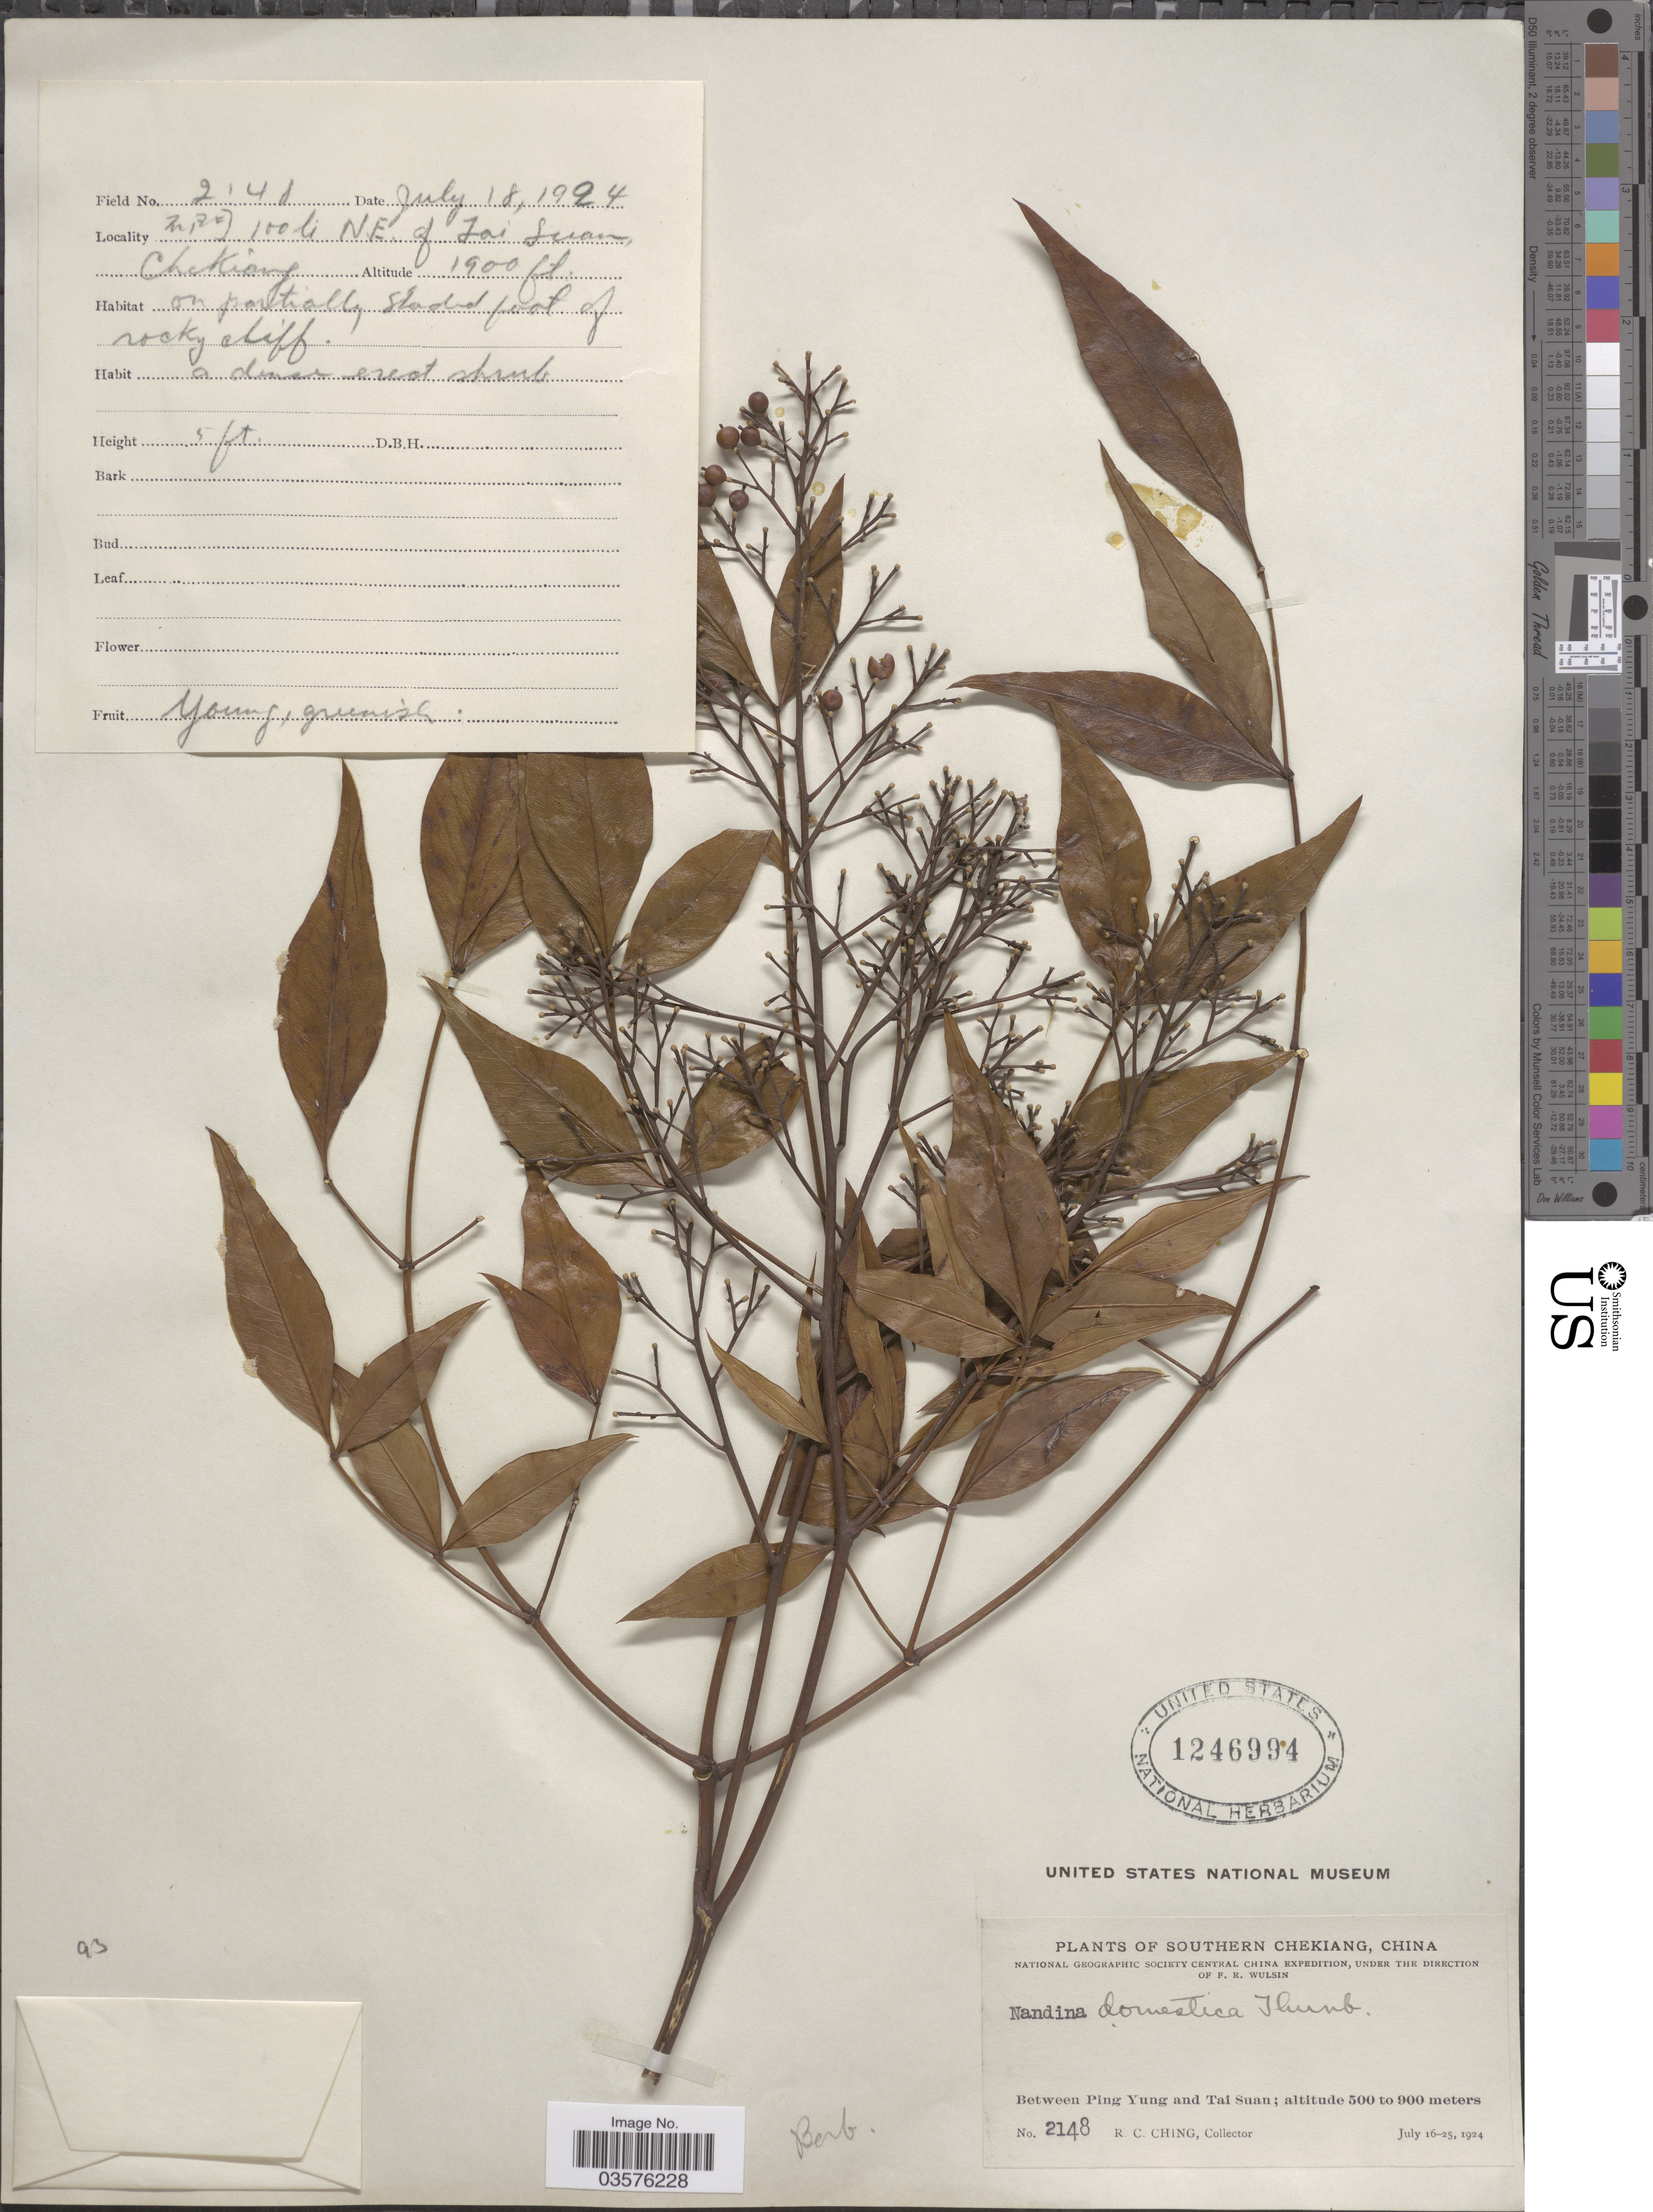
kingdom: Plantae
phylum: Tracheophyta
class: Magnoliopsida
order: Ranunculales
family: Berberidaceae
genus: Nandina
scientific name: Nandina domestica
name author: Thunb.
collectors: R. C. Ching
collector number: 2148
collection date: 1924-07-16/1924-07-25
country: China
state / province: Zhejiang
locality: Southern Chekiang. Between Ping Yung and Tai Suan.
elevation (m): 500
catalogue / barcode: US 1246994